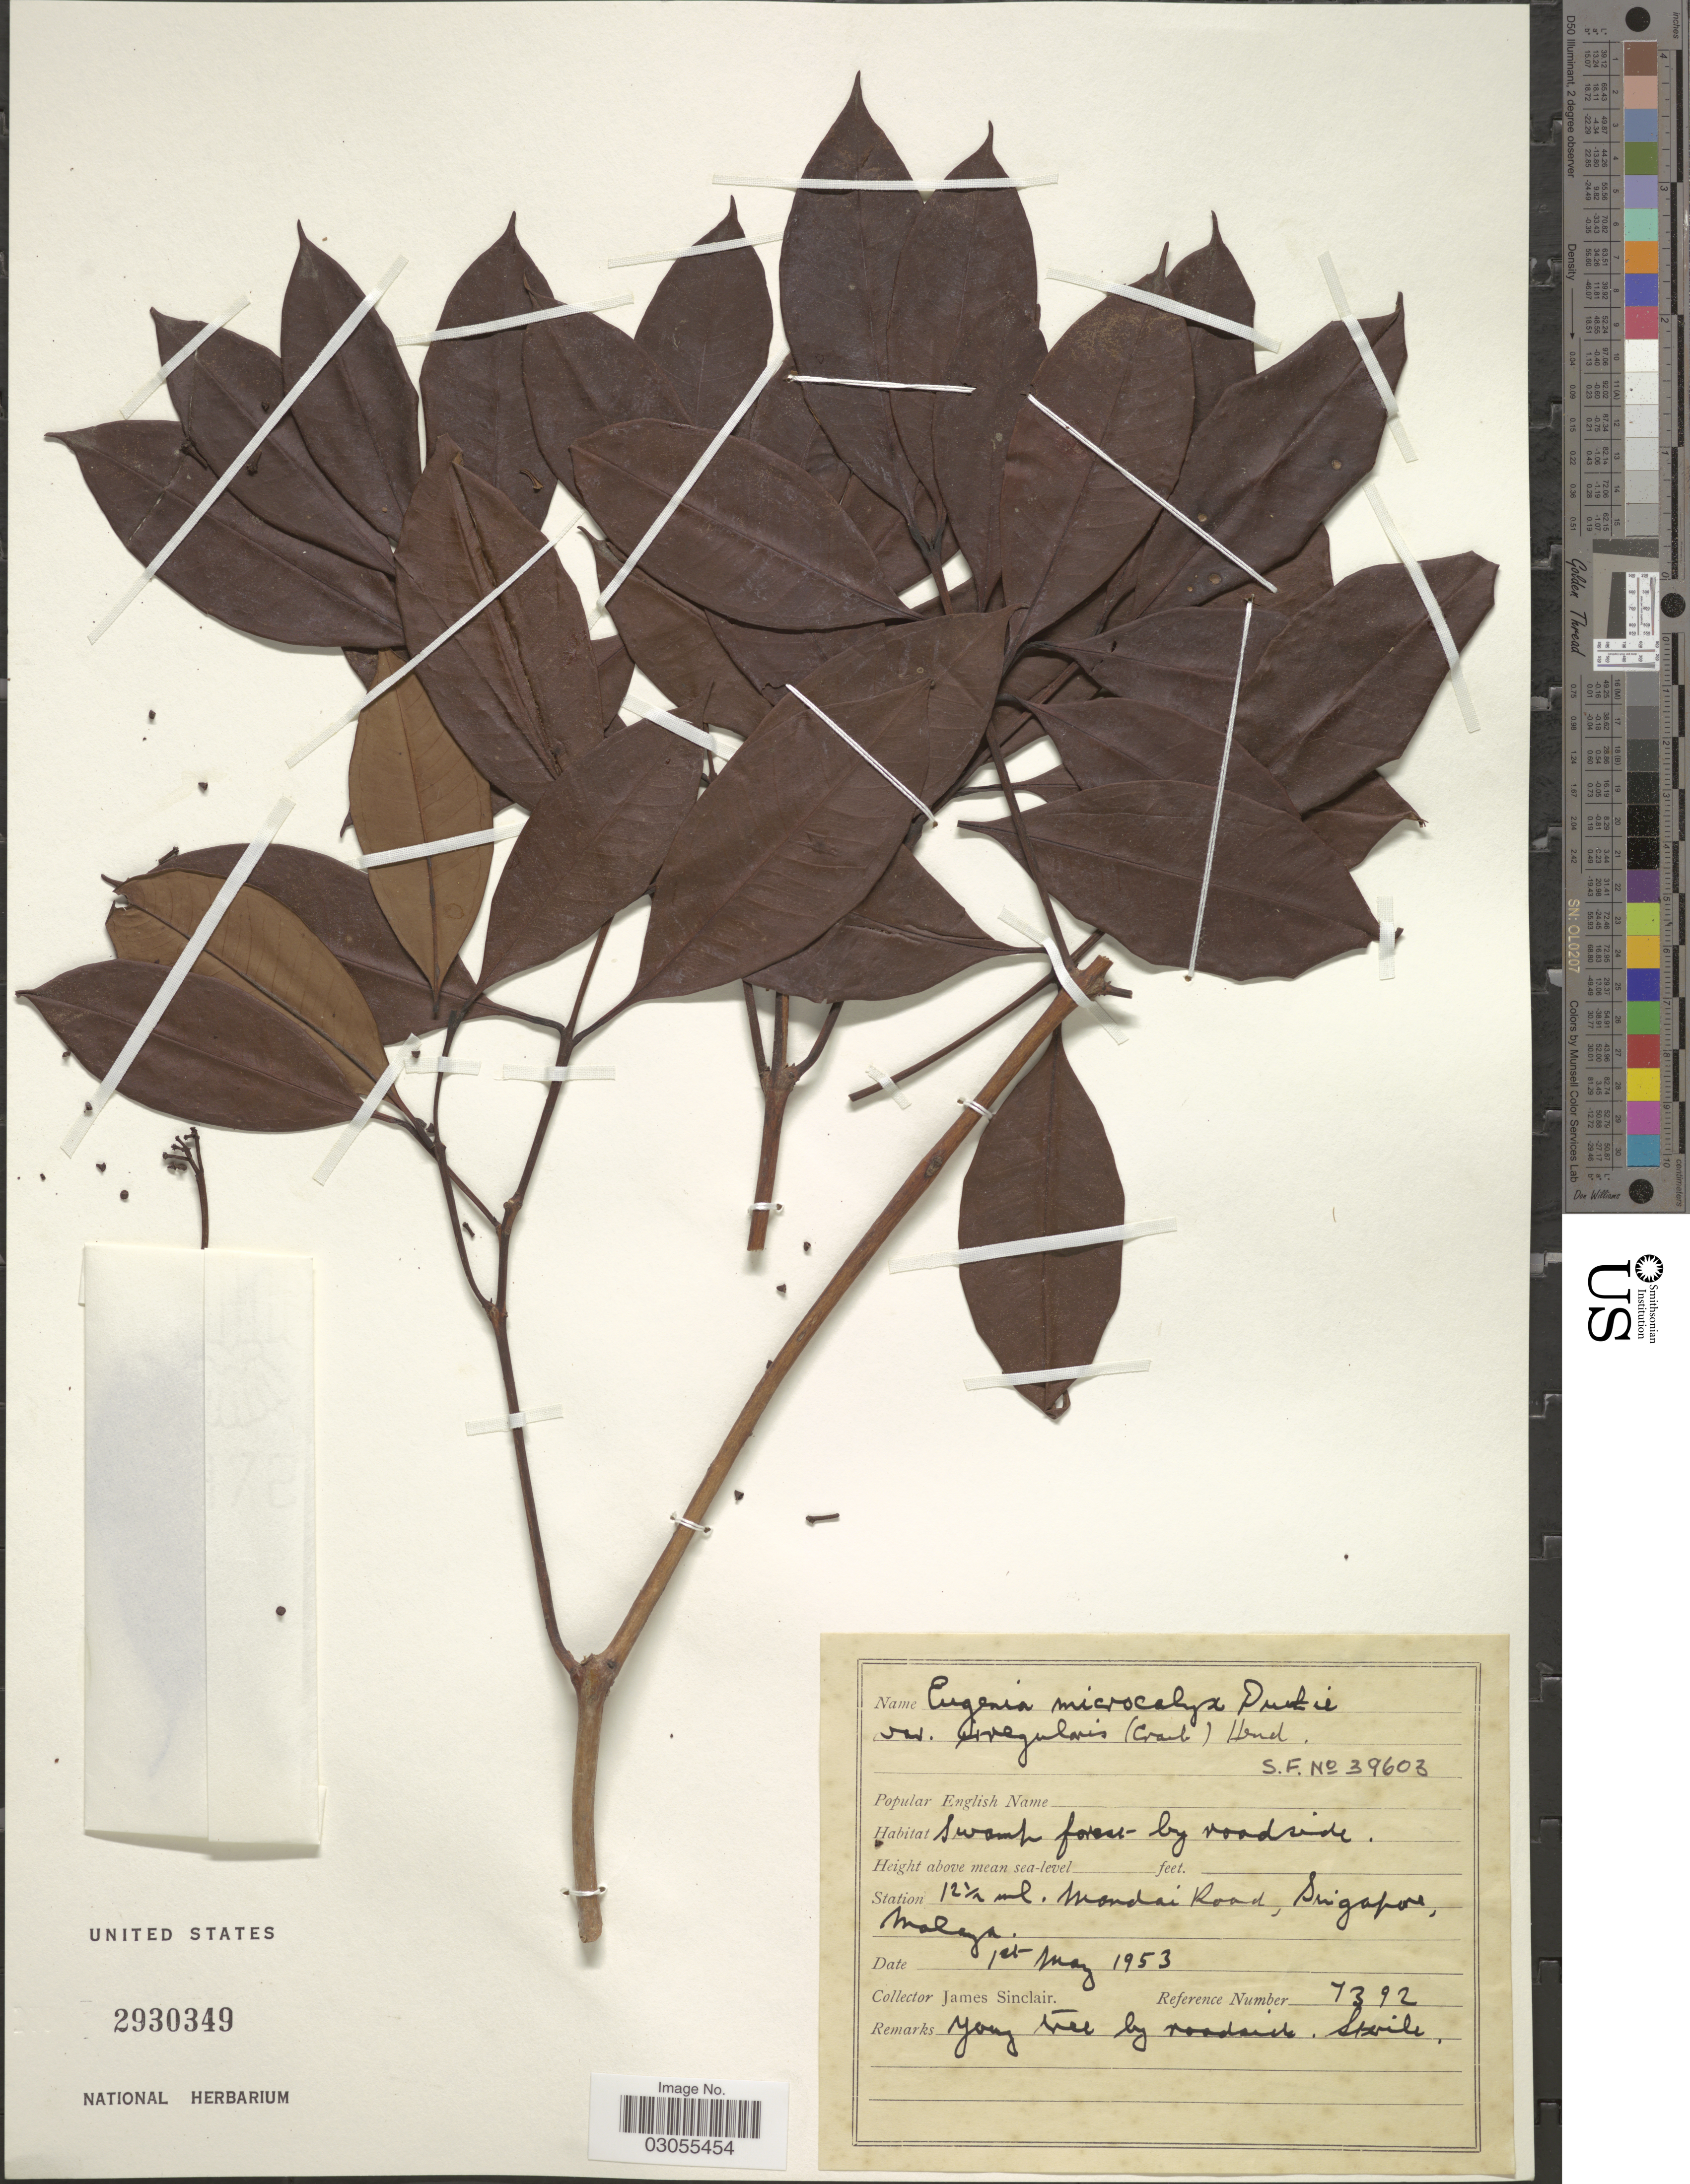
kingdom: Plantae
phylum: Tracheophyta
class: Magnoliopsida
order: Myrtales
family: Myrtaceae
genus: Syzygium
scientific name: Syzygium borneense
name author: (Miq.) Miq.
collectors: J. Sinclair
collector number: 7392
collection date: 1953-05-01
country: Singapore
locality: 12½ ml. Mandai Road. Malaya.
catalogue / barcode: US 2930349